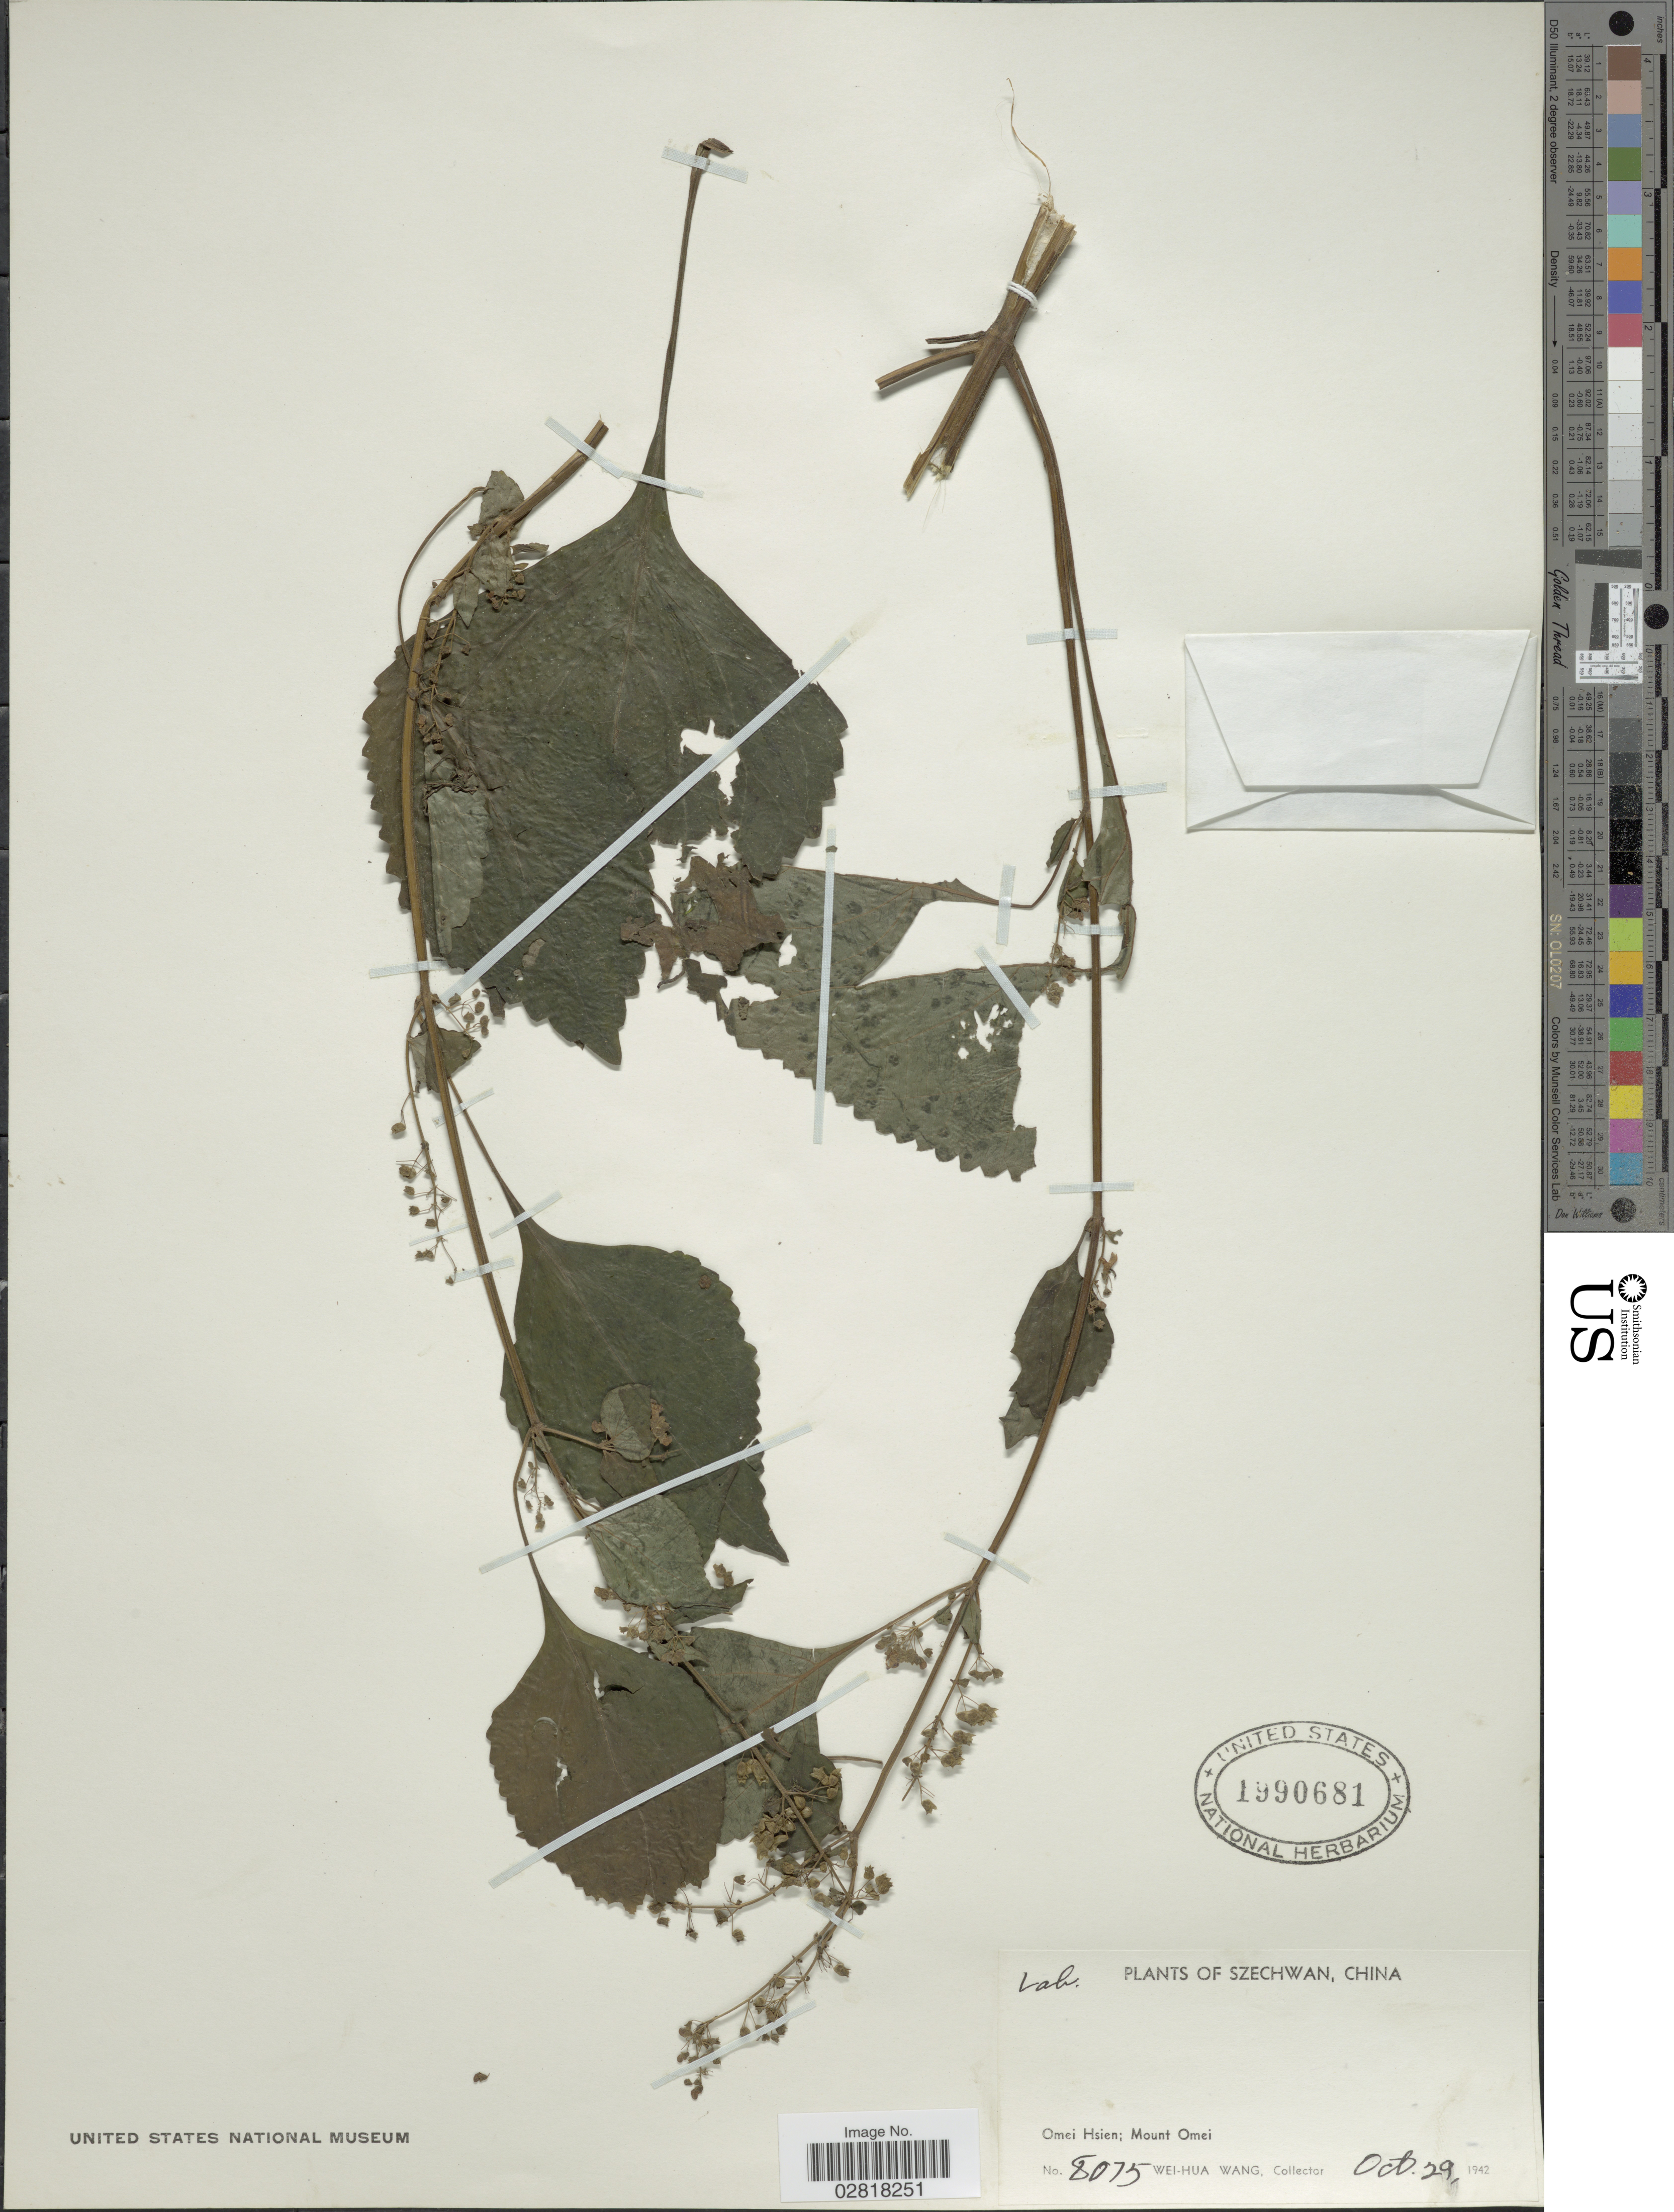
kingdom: Plantae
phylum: Tracheophyta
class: Magnoliopsida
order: Lamiales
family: Lamiaceae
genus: Plectranthus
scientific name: Plectranthus striatus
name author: Benth.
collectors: W. Wang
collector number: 8075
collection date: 1942-10-29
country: China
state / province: Sichuan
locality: Szechwan, Omei Hsien; Mount Omei.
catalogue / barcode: US 1990681